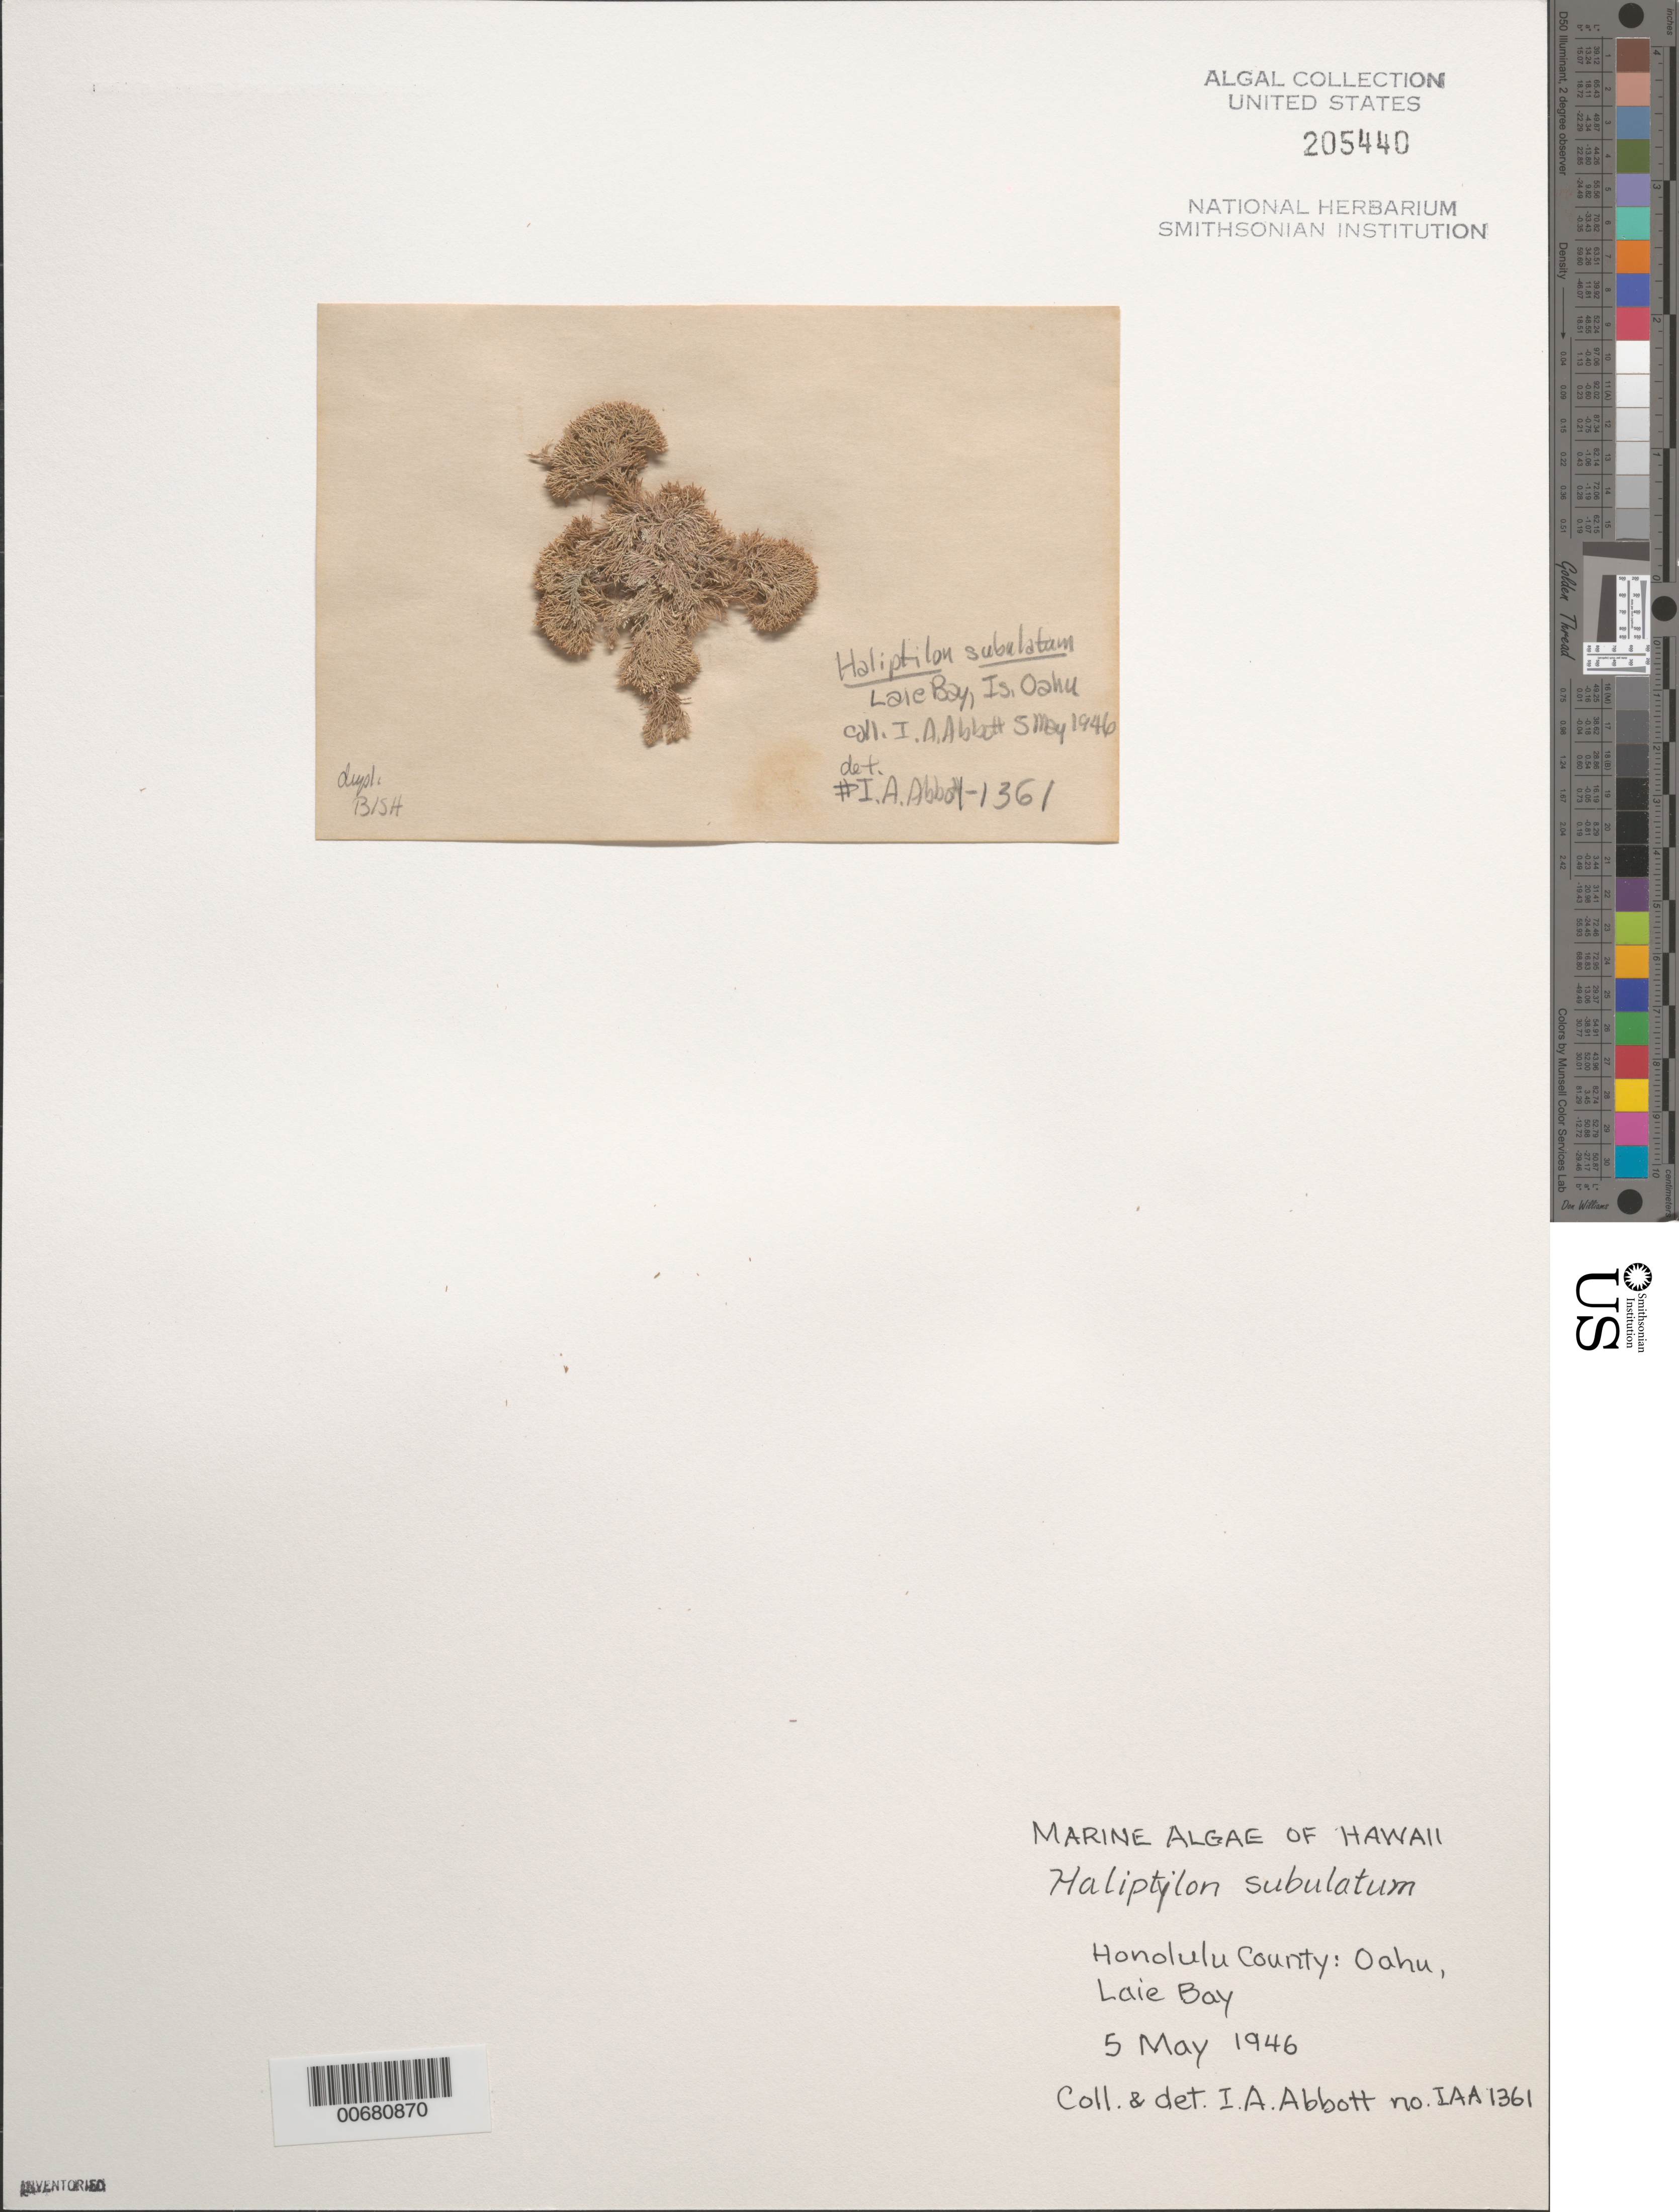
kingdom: Plantae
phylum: Rhodophyta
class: Florideophyceae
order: Corallinales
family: Corallinaceae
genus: Jania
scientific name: Jania subulata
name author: (Ellis & Sol.) Sond.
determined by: Algae name updating Project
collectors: I. A. Abbott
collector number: IAA 1361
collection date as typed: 05 May 1946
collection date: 1946-05-05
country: United States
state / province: Hawaii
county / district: Honolulu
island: Oahu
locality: Laie Bay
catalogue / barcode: US 205440